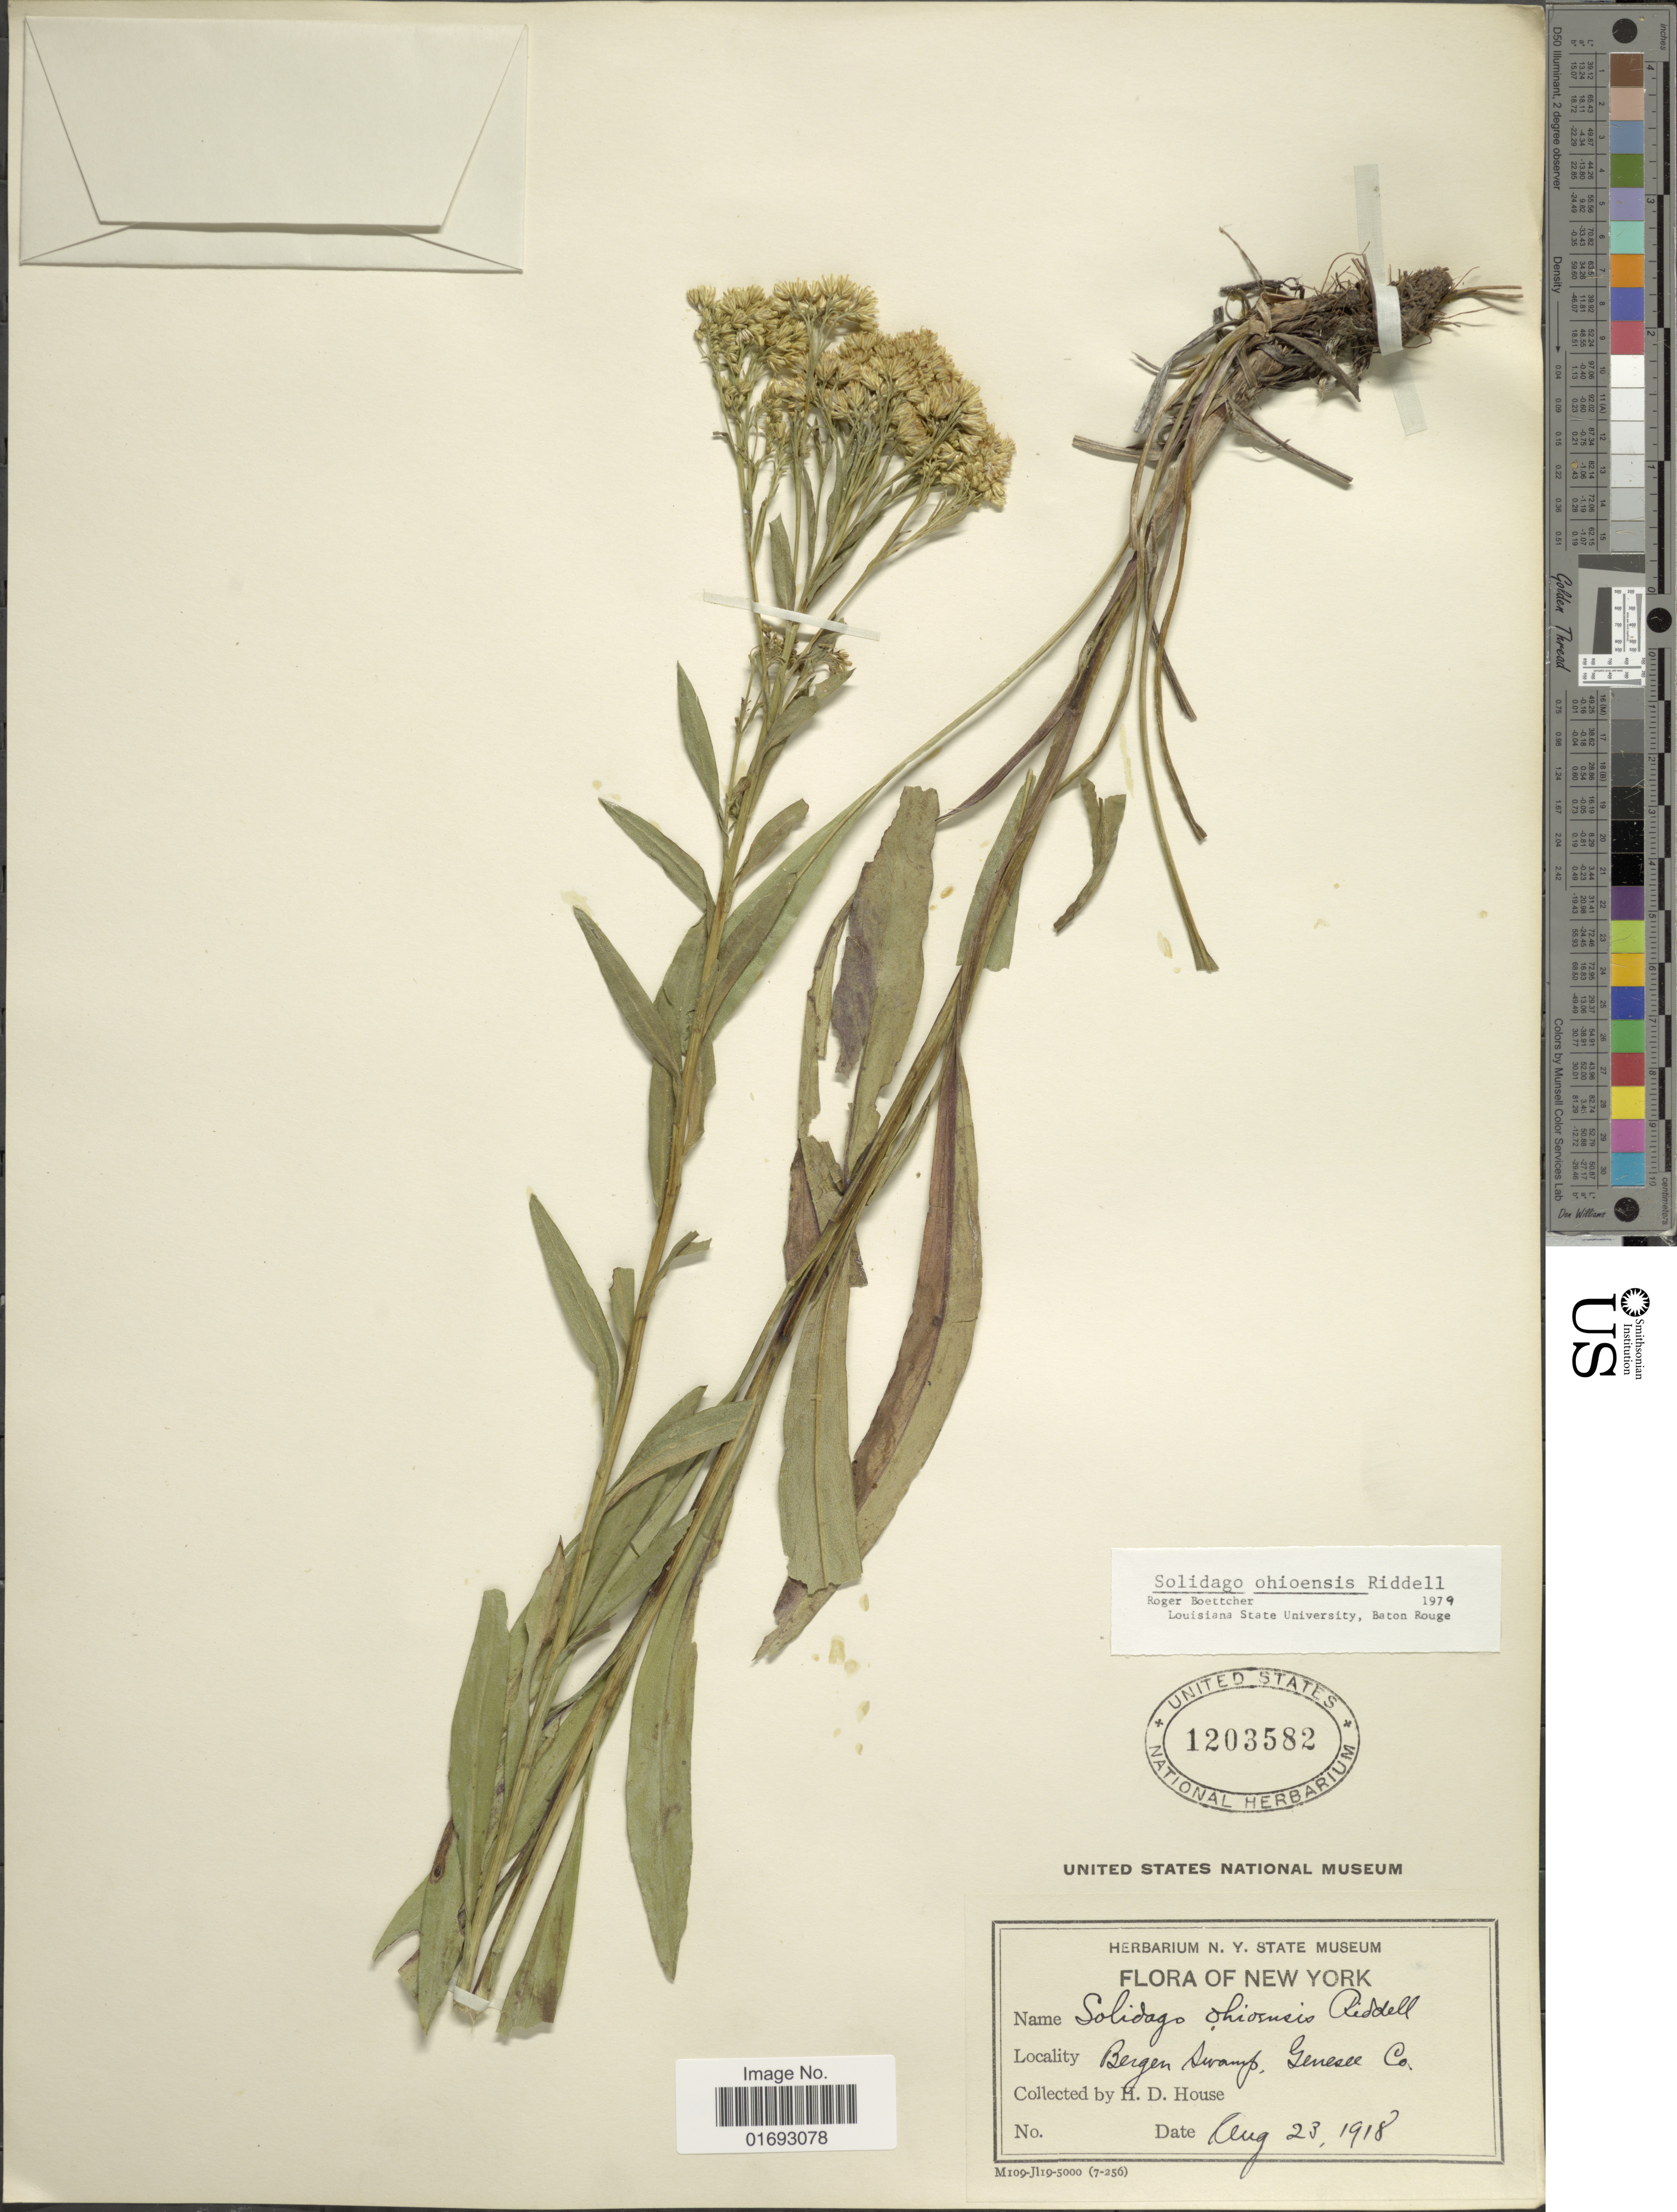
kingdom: Plantae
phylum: Tracheophyta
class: Magnoliopsida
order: Asterales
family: Asteraceae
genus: Oligoneuron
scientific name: Oligoneuron ohioense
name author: (Riddell) G.N. Jones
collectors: H. D. House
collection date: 1918-08-23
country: United States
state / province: New York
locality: Bergen Swamp, Genesee Co.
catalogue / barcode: US 1203582